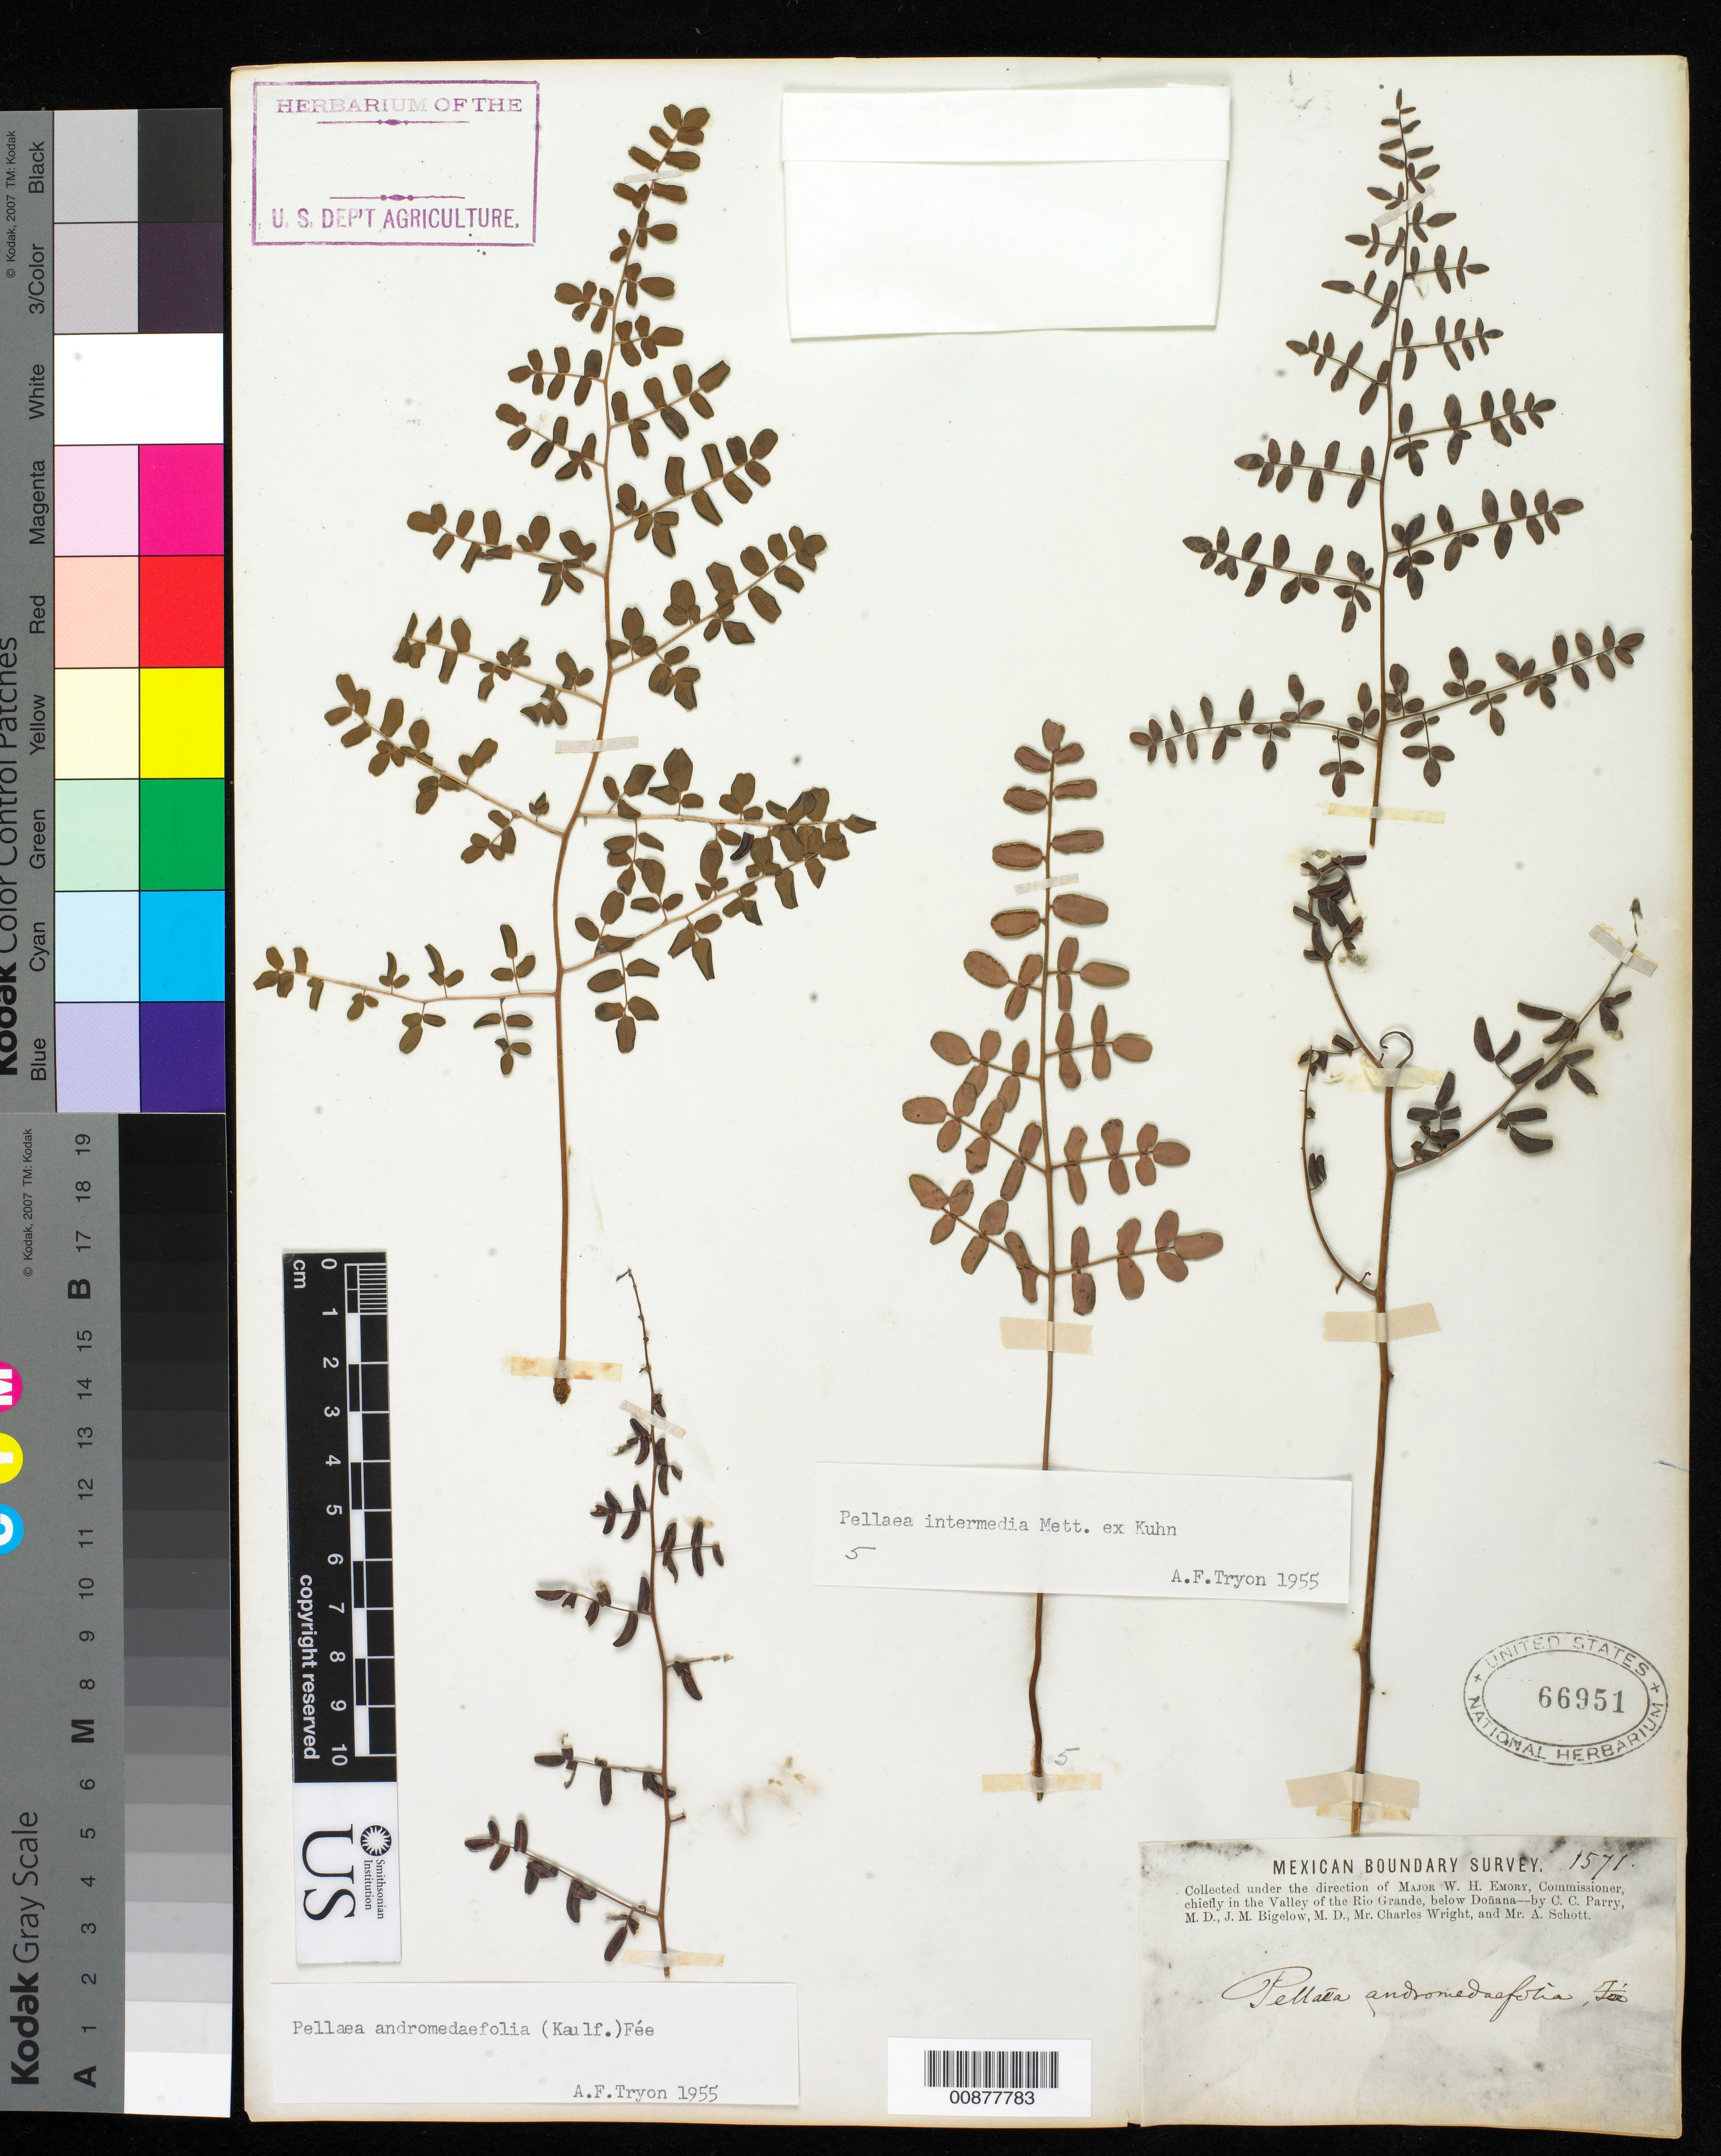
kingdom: Plantae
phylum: Tracheophyta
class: Polypodiopsida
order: Polypodiales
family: Pteridaceae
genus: Pellaea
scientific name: Pellaea intermedia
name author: Mett. ex Kuhn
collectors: C. C. Parry, J. M. Bigelow, C. Wright & A. C. V. Schott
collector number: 1571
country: United States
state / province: New Mexico / Texas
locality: Valley of the Rio Grande, below Doñana.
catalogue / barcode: US 66951